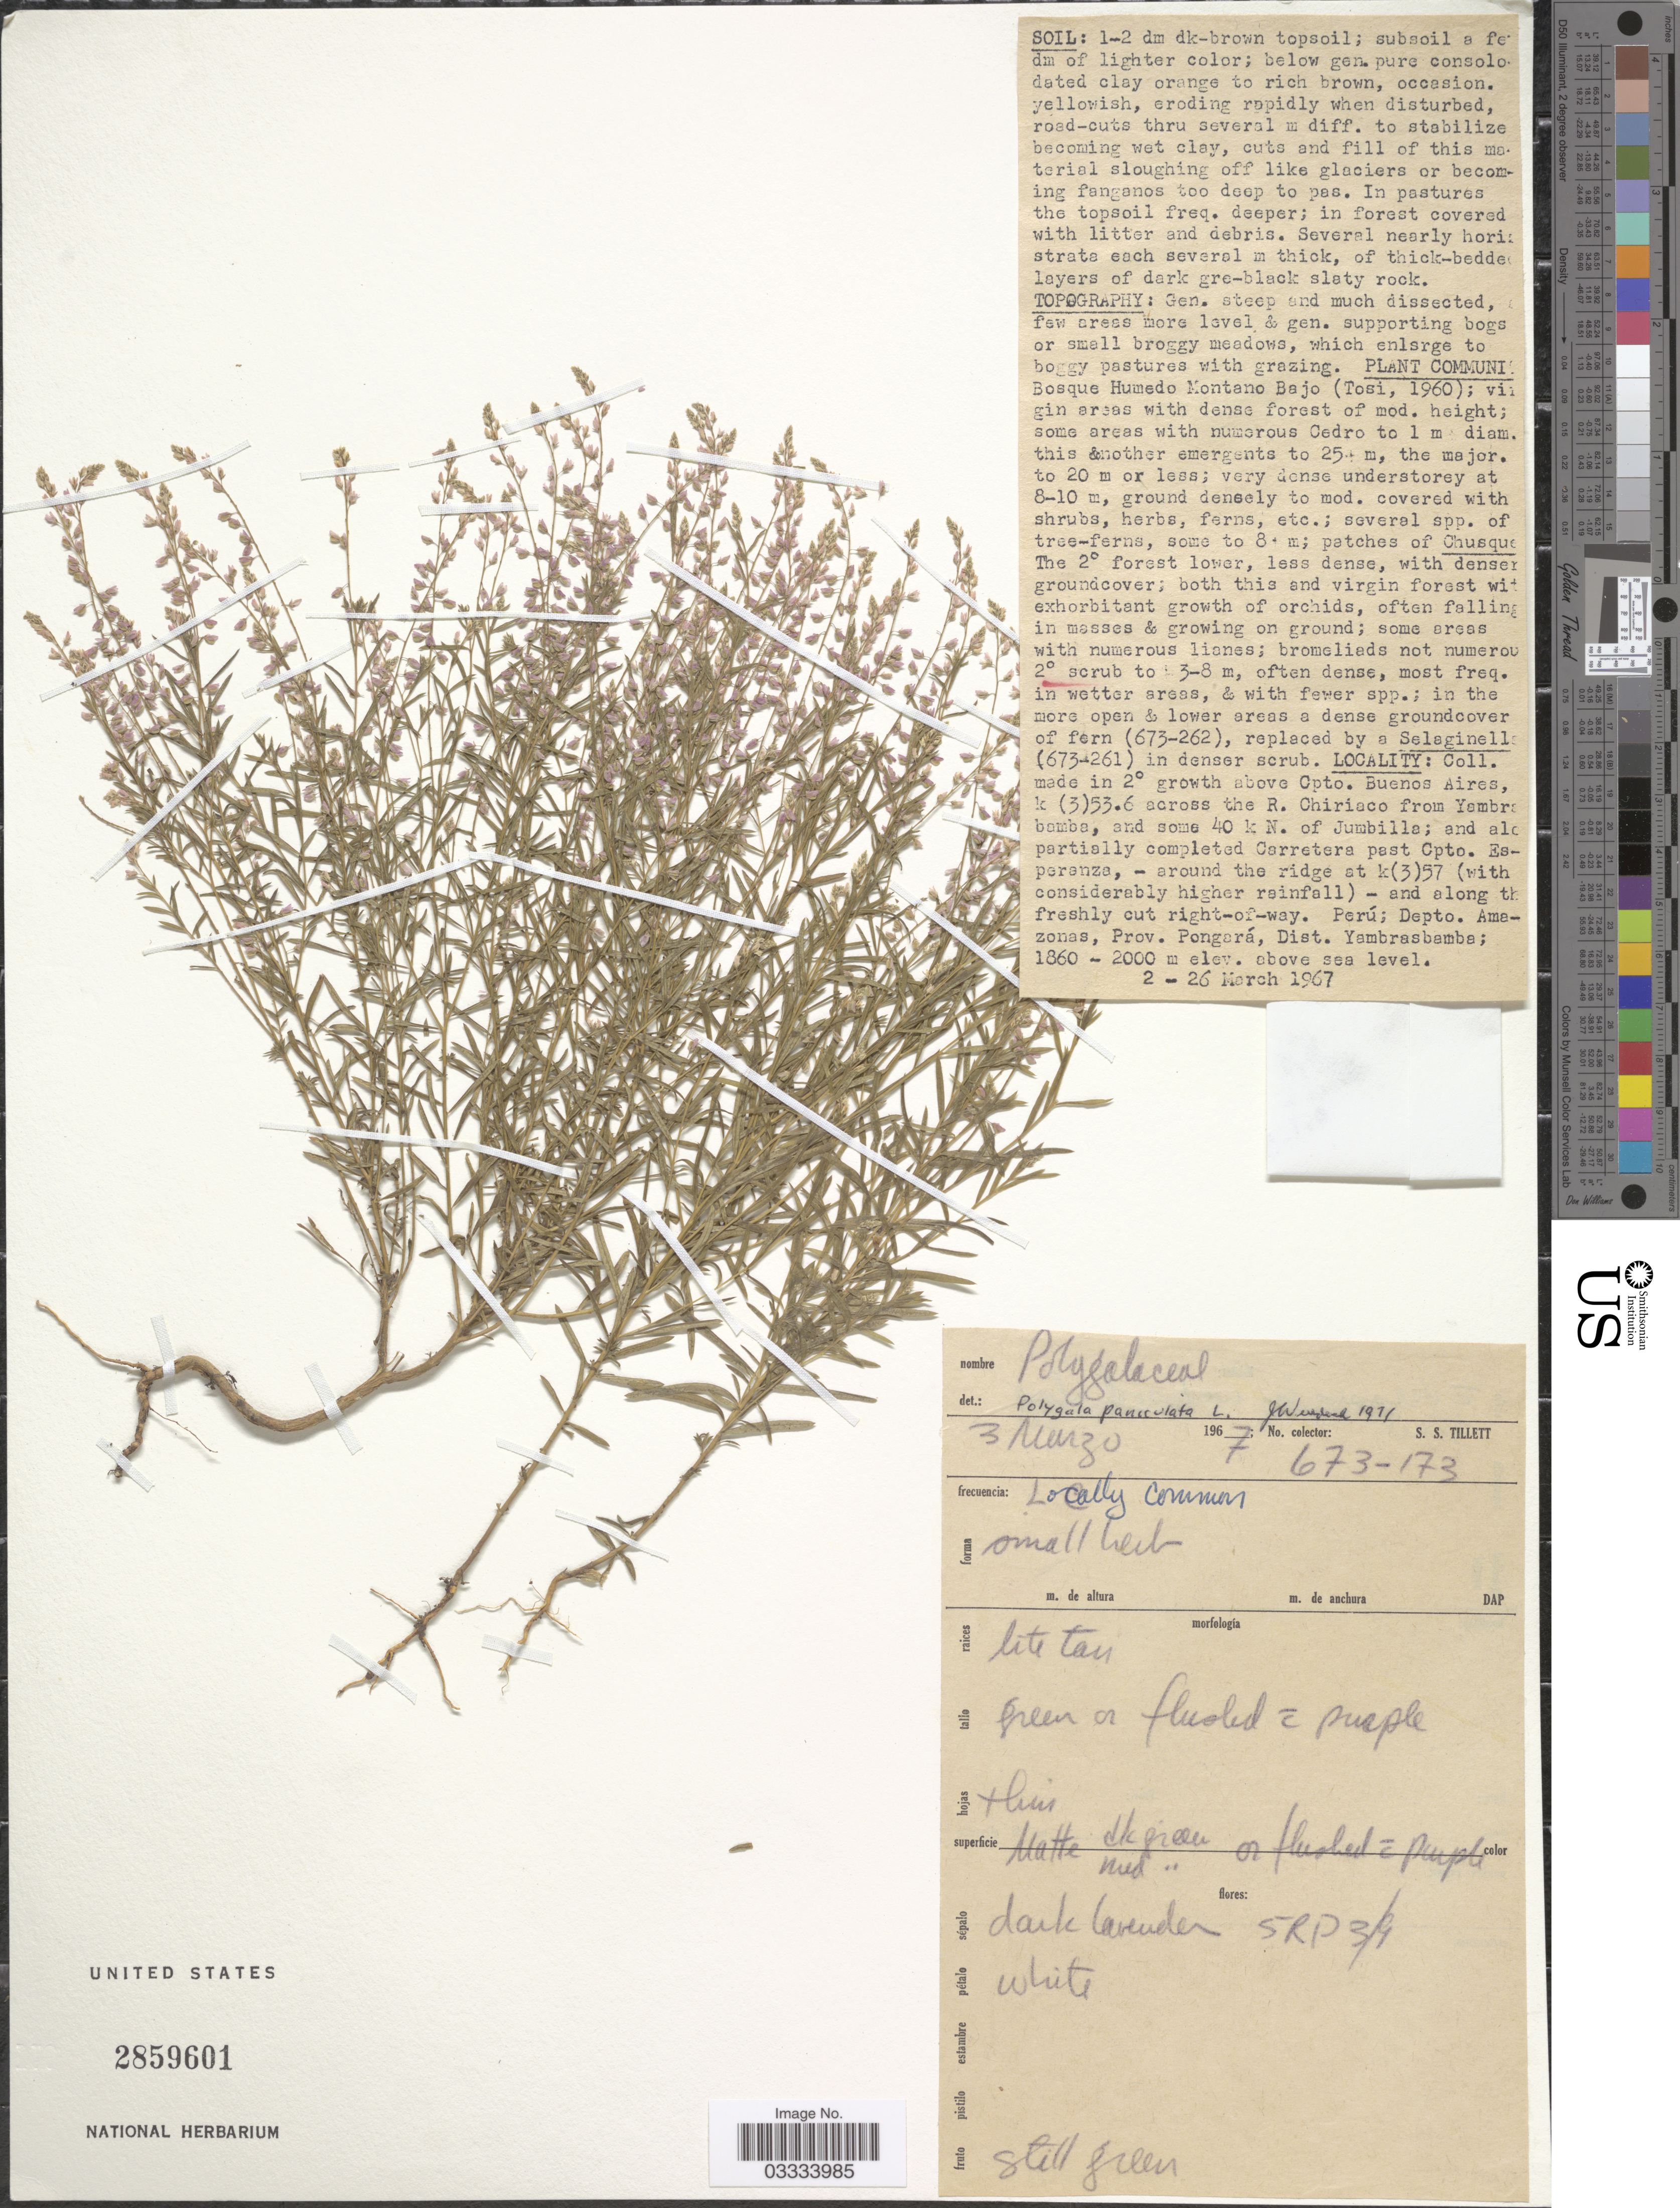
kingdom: Plantae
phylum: Tracheophyta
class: Magnoliopsida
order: Fabales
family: Polygalaceae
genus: Polygala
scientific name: Polygala paniculata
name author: L.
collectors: S. S. Tillett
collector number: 673-173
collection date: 1967-03-03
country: Peru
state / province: Amazonas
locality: Depto. Amazonas, Prov. Pongará, Dist. Yambrasbamba.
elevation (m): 1860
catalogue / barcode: US 2859601